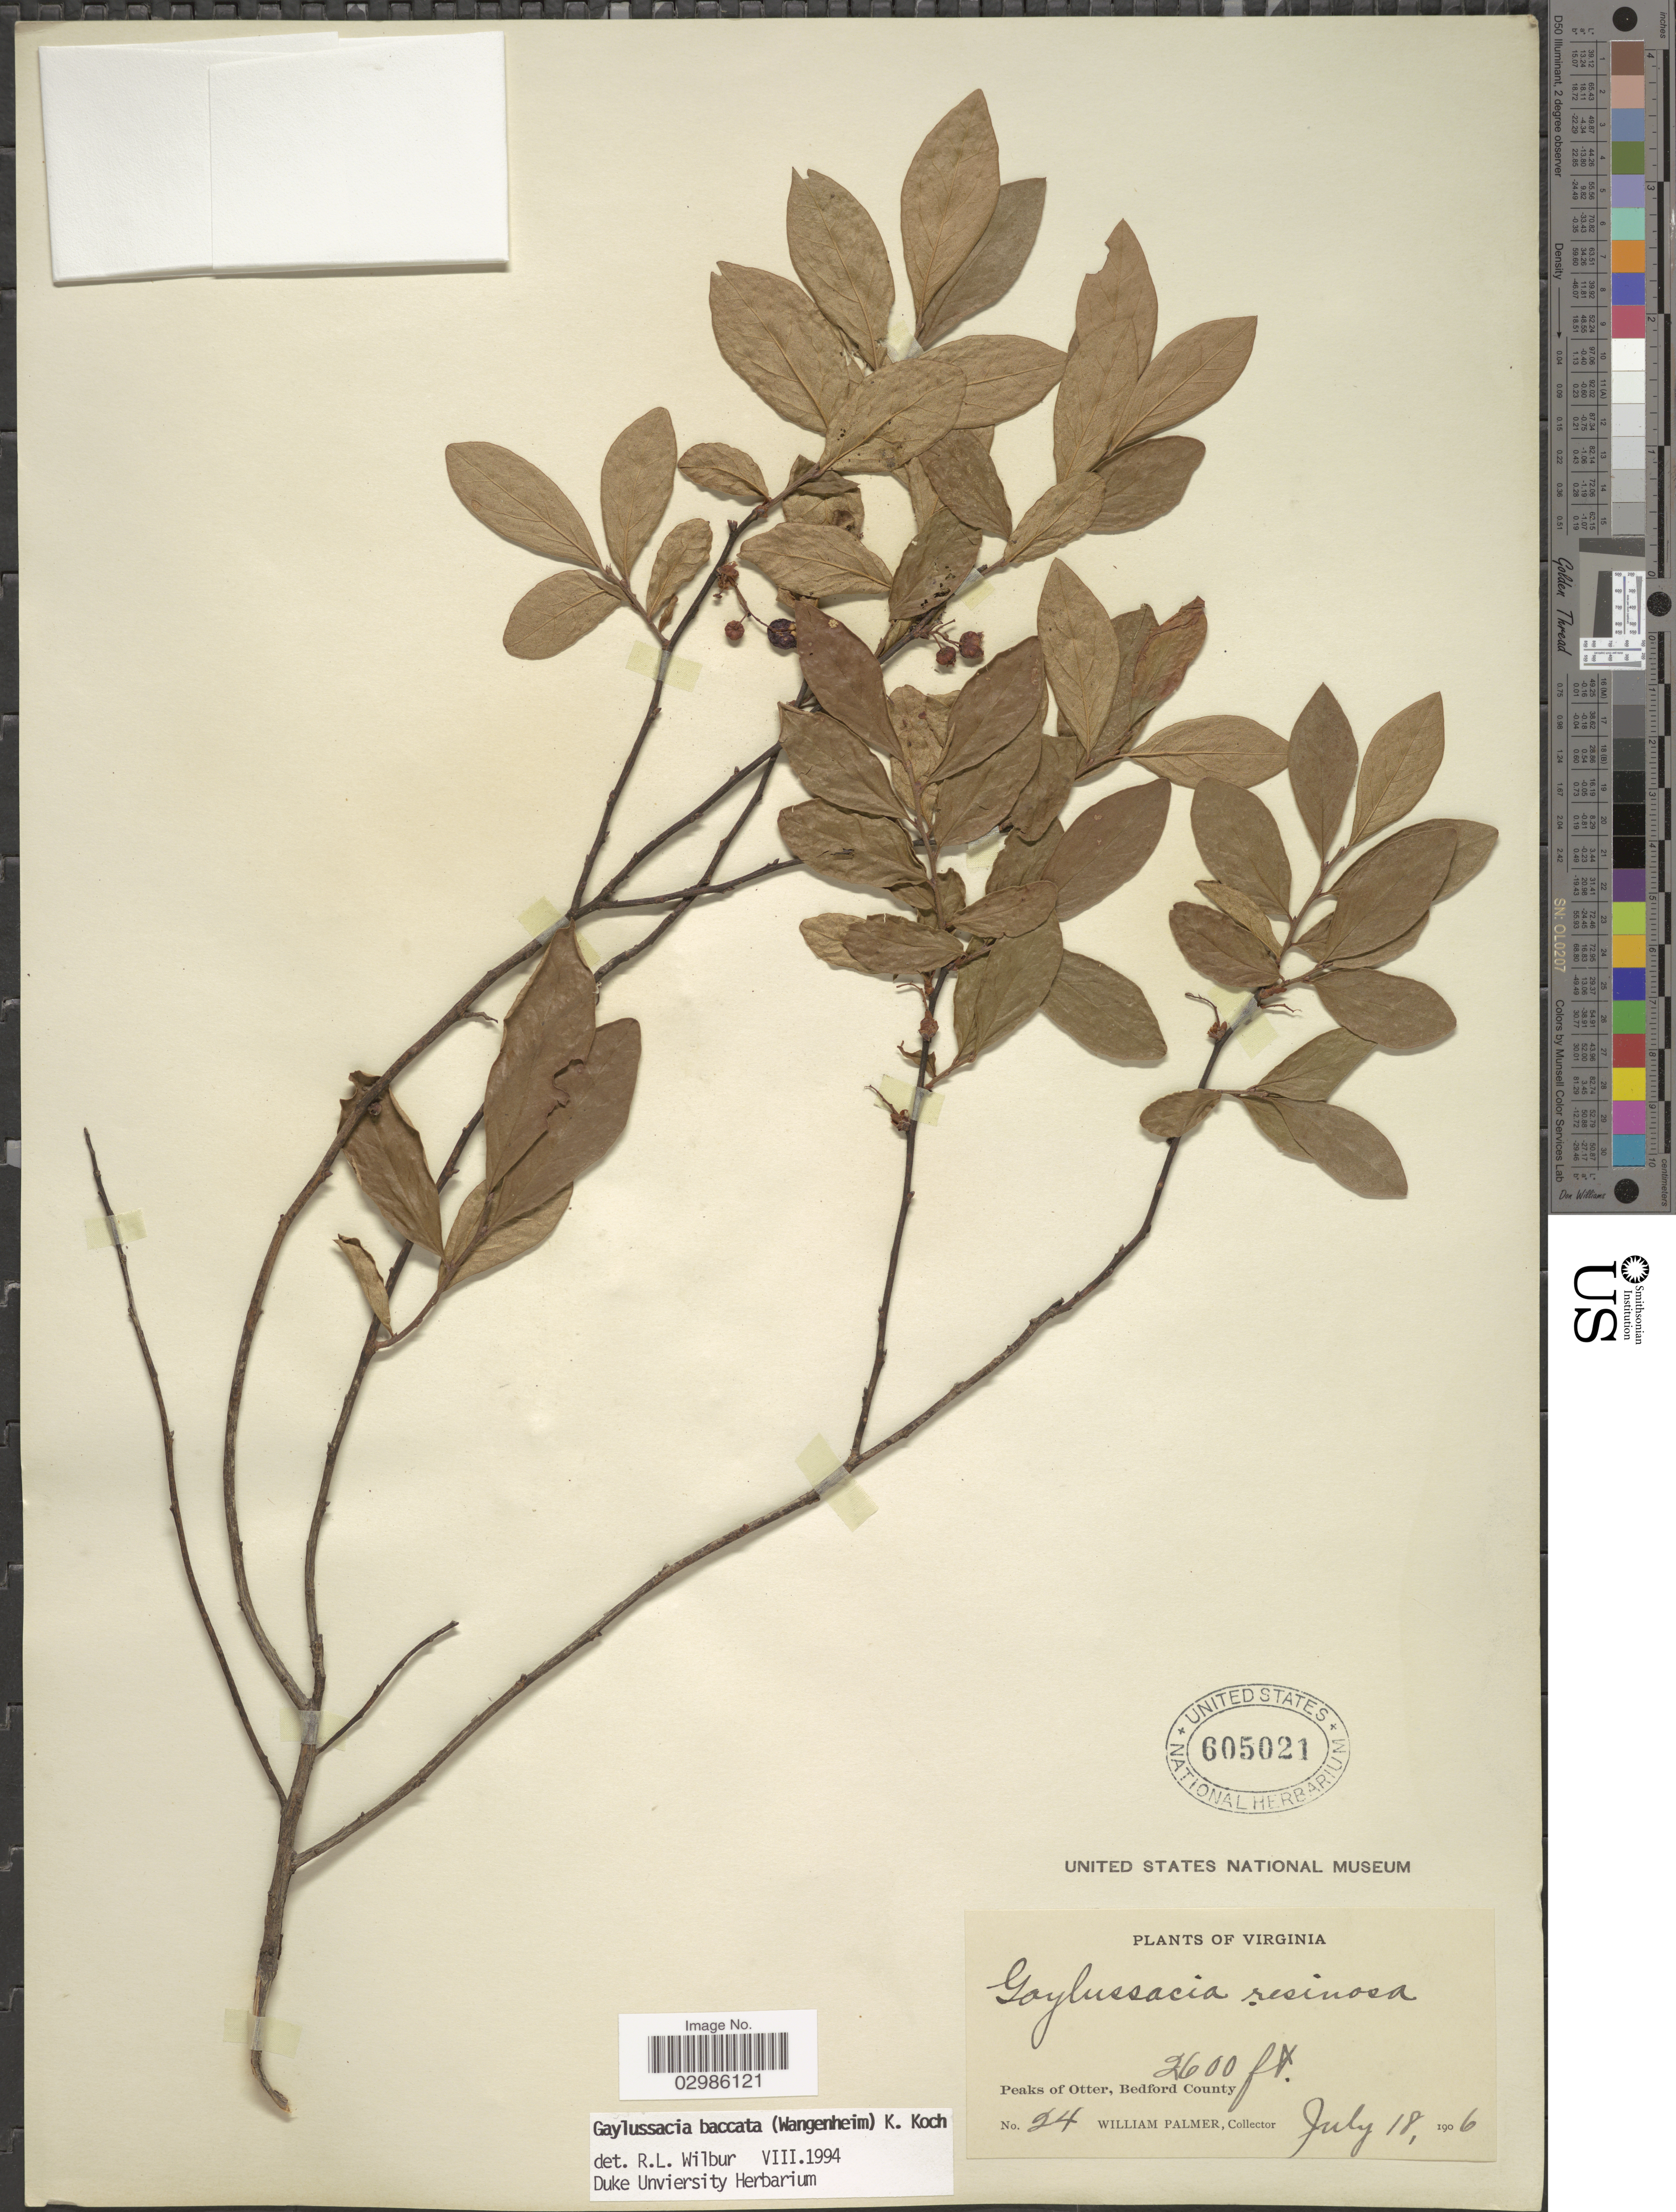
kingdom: Plantae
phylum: Tracheophyta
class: Magnoliopsida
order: Ericales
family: Ericaceae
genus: Gaylussacia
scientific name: Gaylussacia baccata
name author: (Wangenh.) K. Koch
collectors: W. Palmer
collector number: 24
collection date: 1906-07-18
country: United States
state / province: Virginia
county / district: Bedford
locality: Peaks of Otter, Bedford County.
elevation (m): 792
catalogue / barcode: US 605021